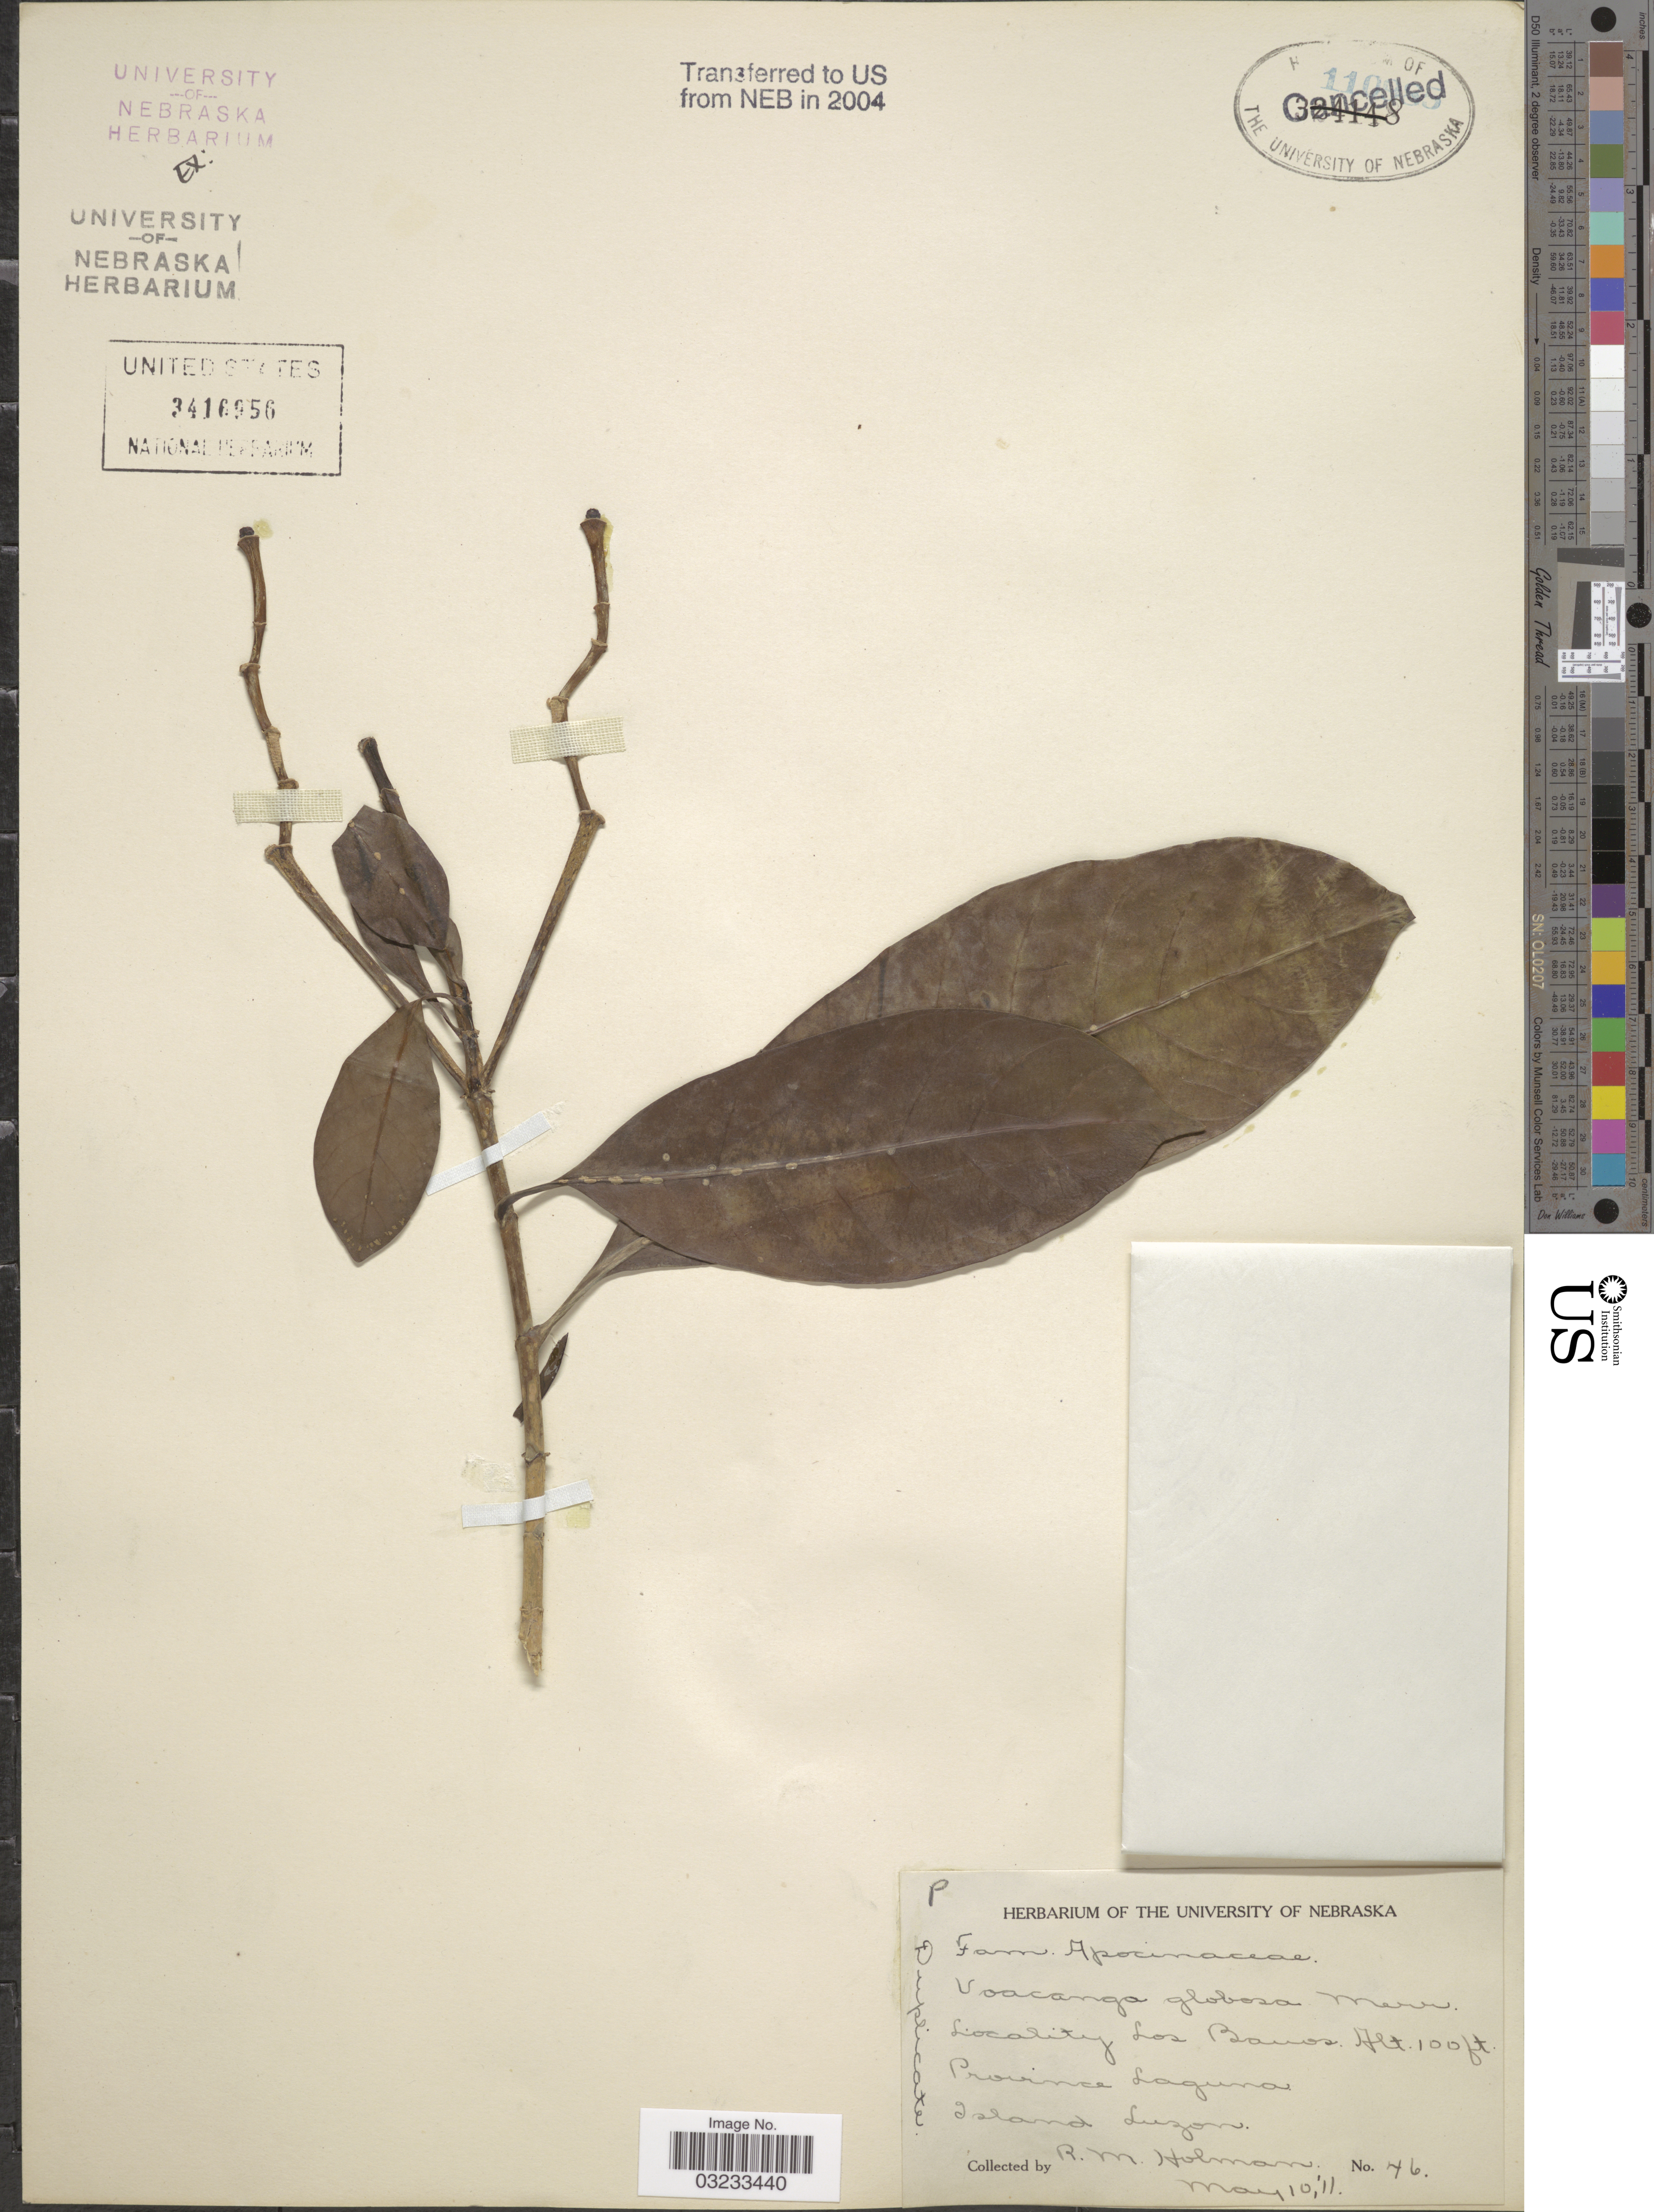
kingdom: Plantae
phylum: Tracheophyta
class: Magnoliopsida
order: Gentianales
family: Apocynaceae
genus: Voacanga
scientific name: Voacanga globosa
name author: (Blanco) Merr.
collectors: R. Holman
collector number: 46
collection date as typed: Transcribed d/m/y: 10/5/11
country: Philippines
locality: Los Banos, Province Laguna, Island Luzon.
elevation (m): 30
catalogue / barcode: US 3416956